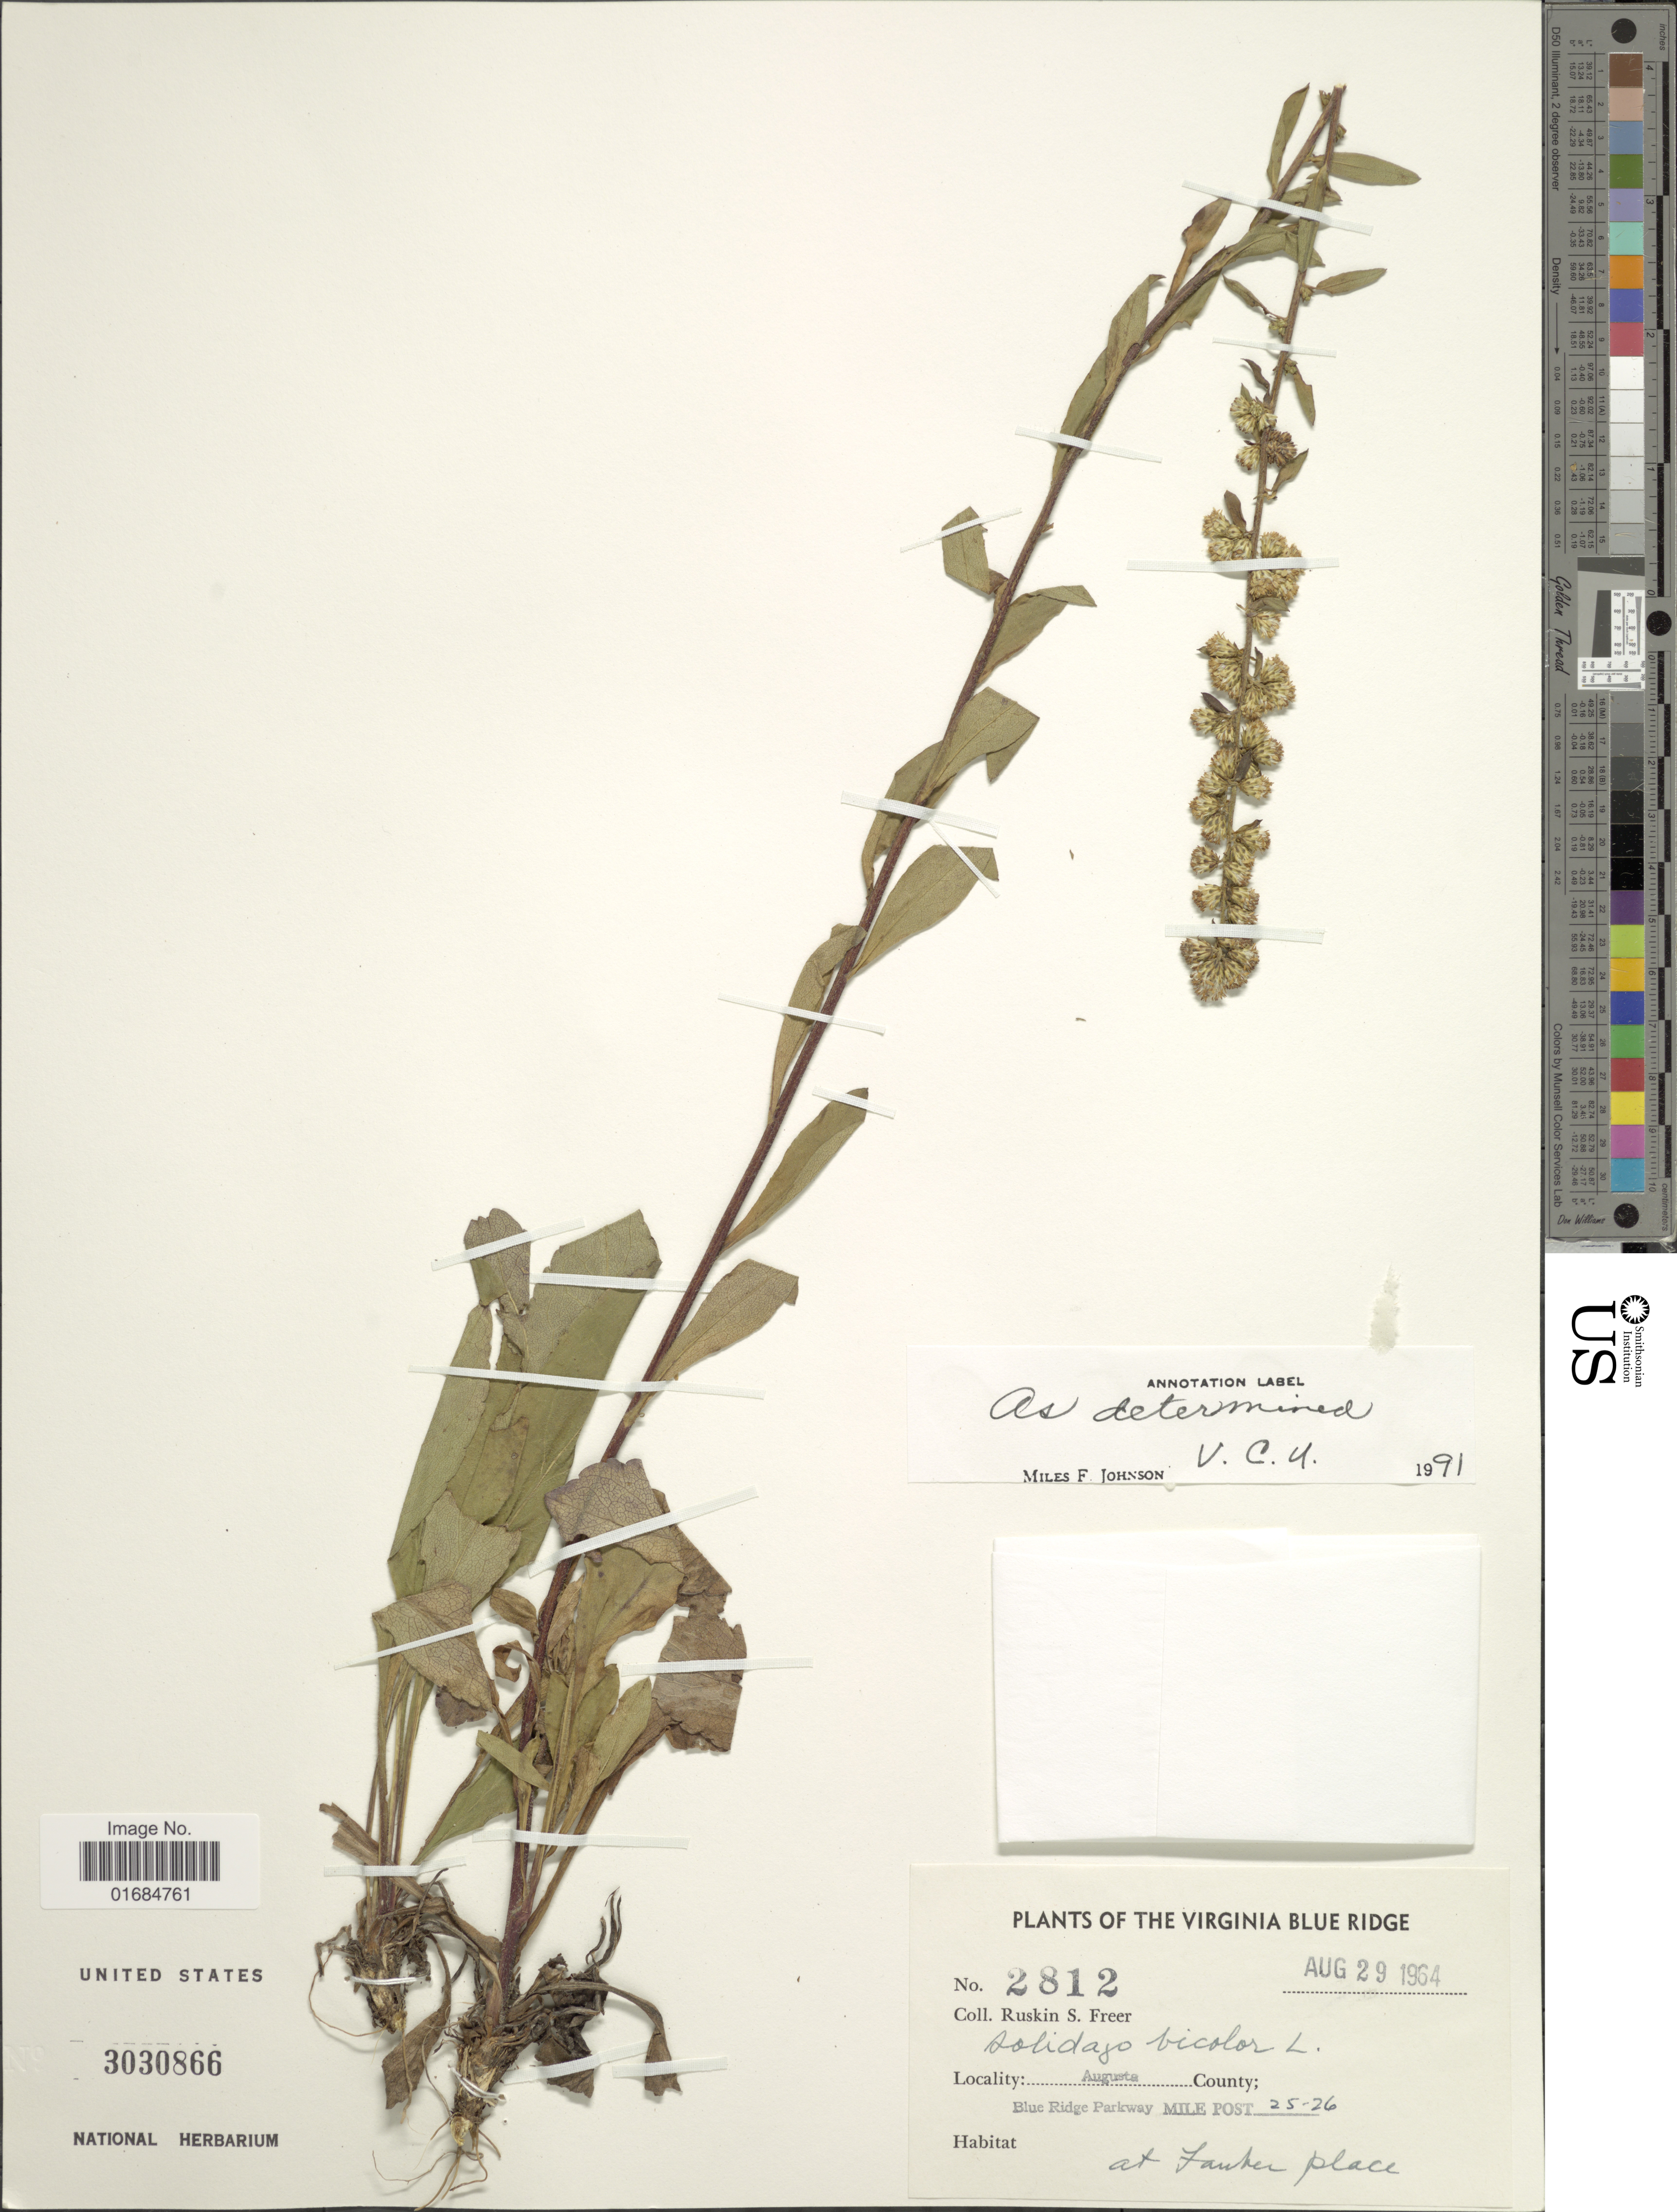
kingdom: Plantae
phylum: Tracheophyta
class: Magnoliopsida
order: Asterales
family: Asteraceae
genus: Solidago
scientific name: Solidago bicolor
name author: L.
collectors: R. Freer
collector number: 2812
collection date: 1964-08-29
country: United States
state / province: Virginia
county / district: Augusta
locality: Blue Ridge. Augusta County, Blue Ridge Parkway Mile Post 25-26.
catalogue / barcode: US 3030866